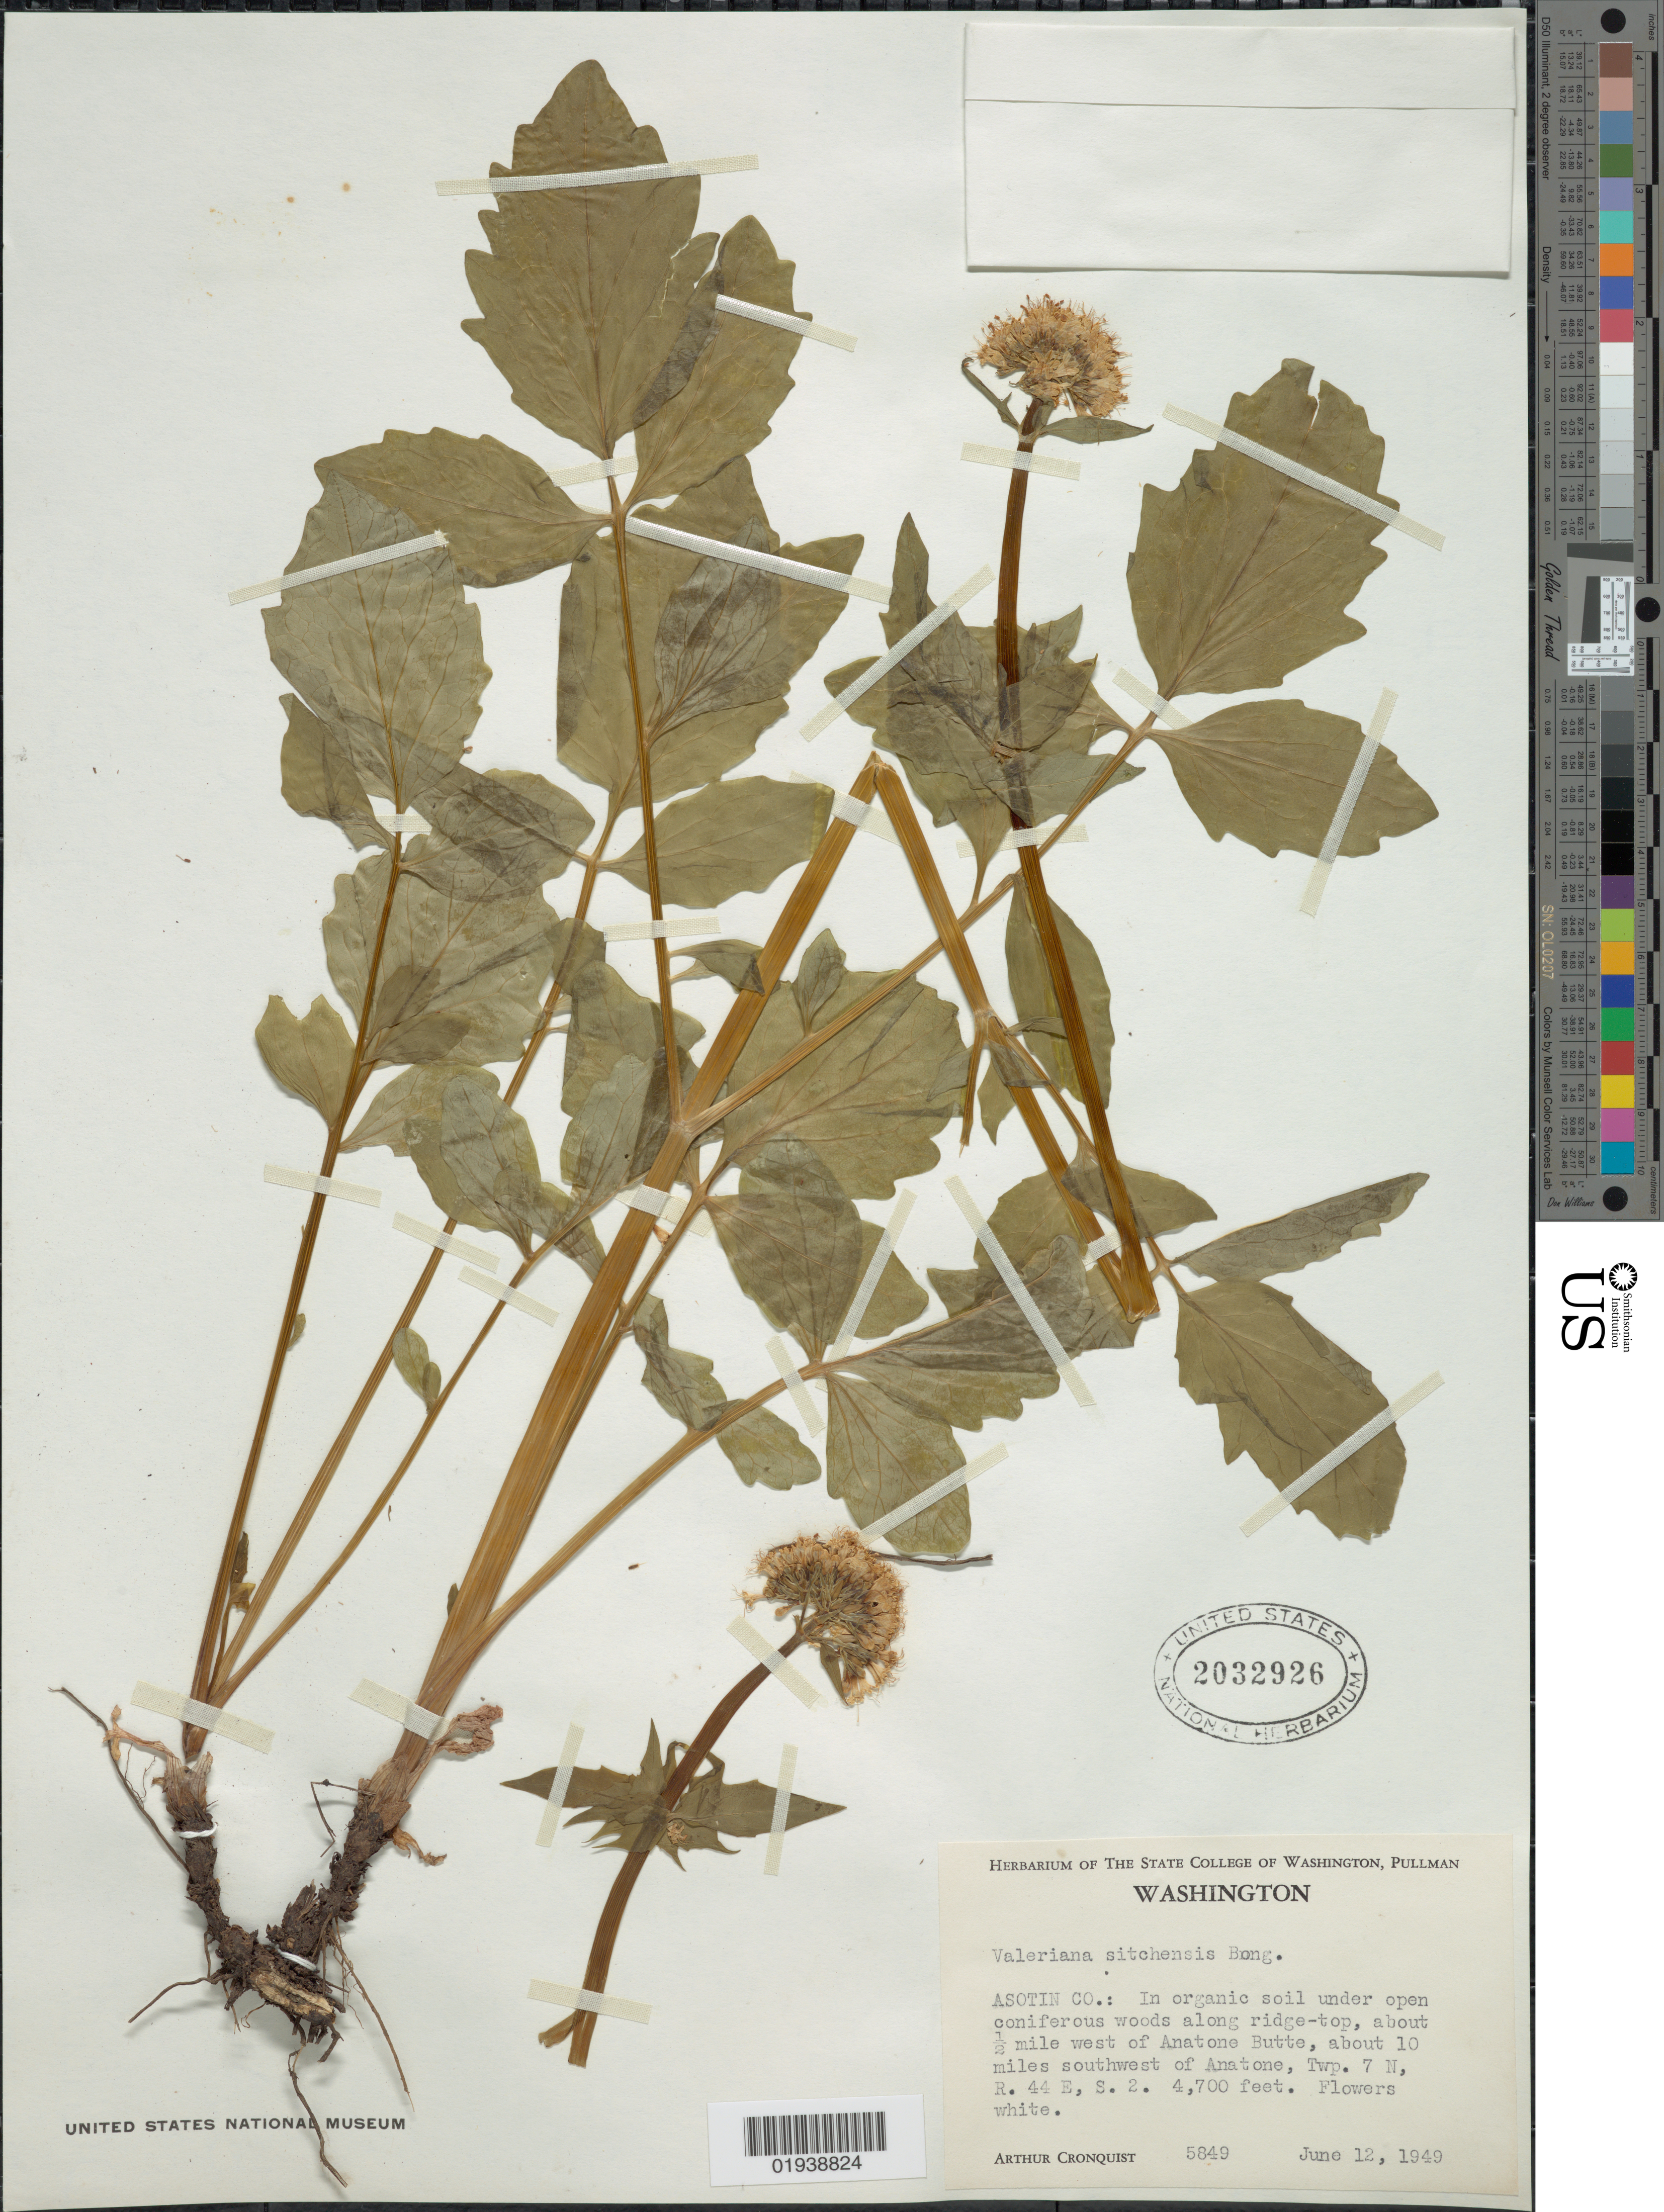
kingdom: Plantae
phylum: Tracheophyta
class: Magnoliopsida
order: Dipsacales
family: Caprifoliaceae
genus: Valeriana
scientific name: Valeriana sitchensis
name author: Bong.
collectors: A. J. Cronquist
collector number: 5849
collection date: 1949-06-12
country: United States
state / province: Washington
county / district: Asotin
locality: Asotin Co.: In organic soil under open coniferous woods along ridge-top, about ½ mile west of Anatone Butte, about 10 miles southwest of Anatone, Twp. 7 N, R. 44 E, S. 2.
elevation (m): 1433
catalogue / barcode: US 2032926